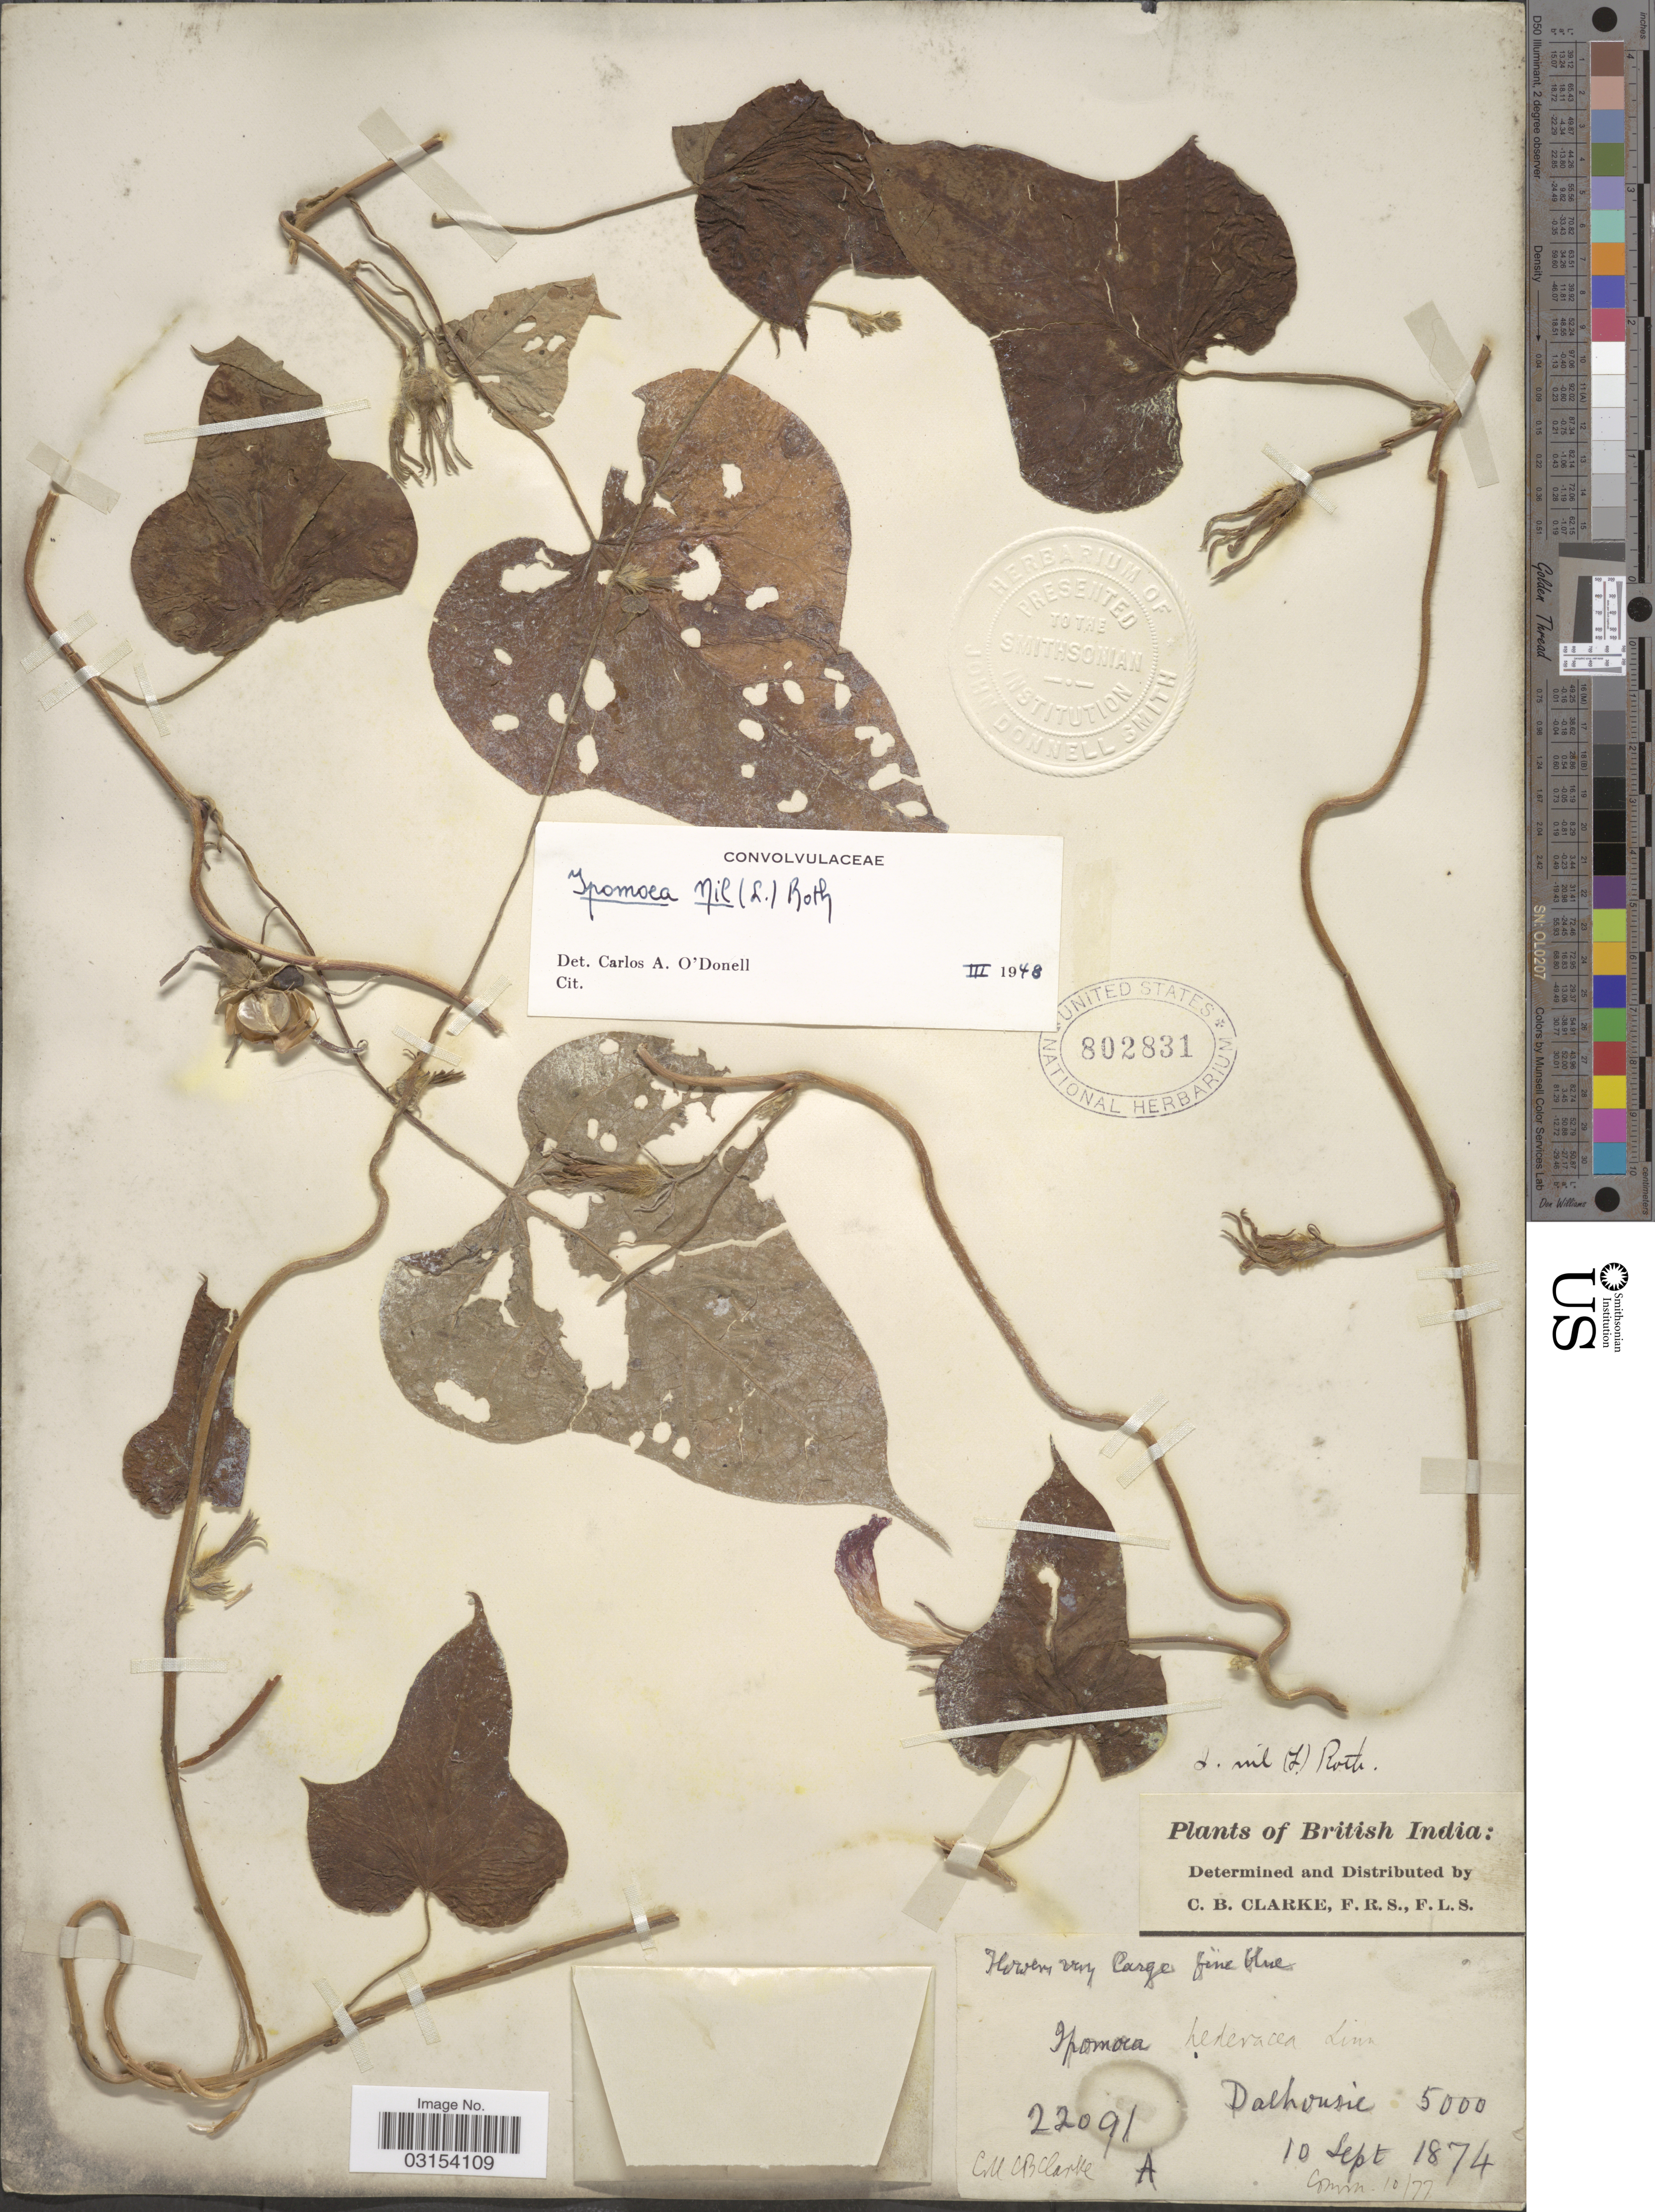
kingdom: Plantae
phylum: Tracheophyta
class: Magnoliopsida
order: Solanales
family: Convolvulaceae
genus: Ipomoea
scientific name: Ipomoea nil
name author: (L.) Roth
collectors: C. B. Clarke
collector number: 22091A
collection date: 1874-09-10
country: India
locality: British India, Dalhousie.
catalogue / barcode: US 802831